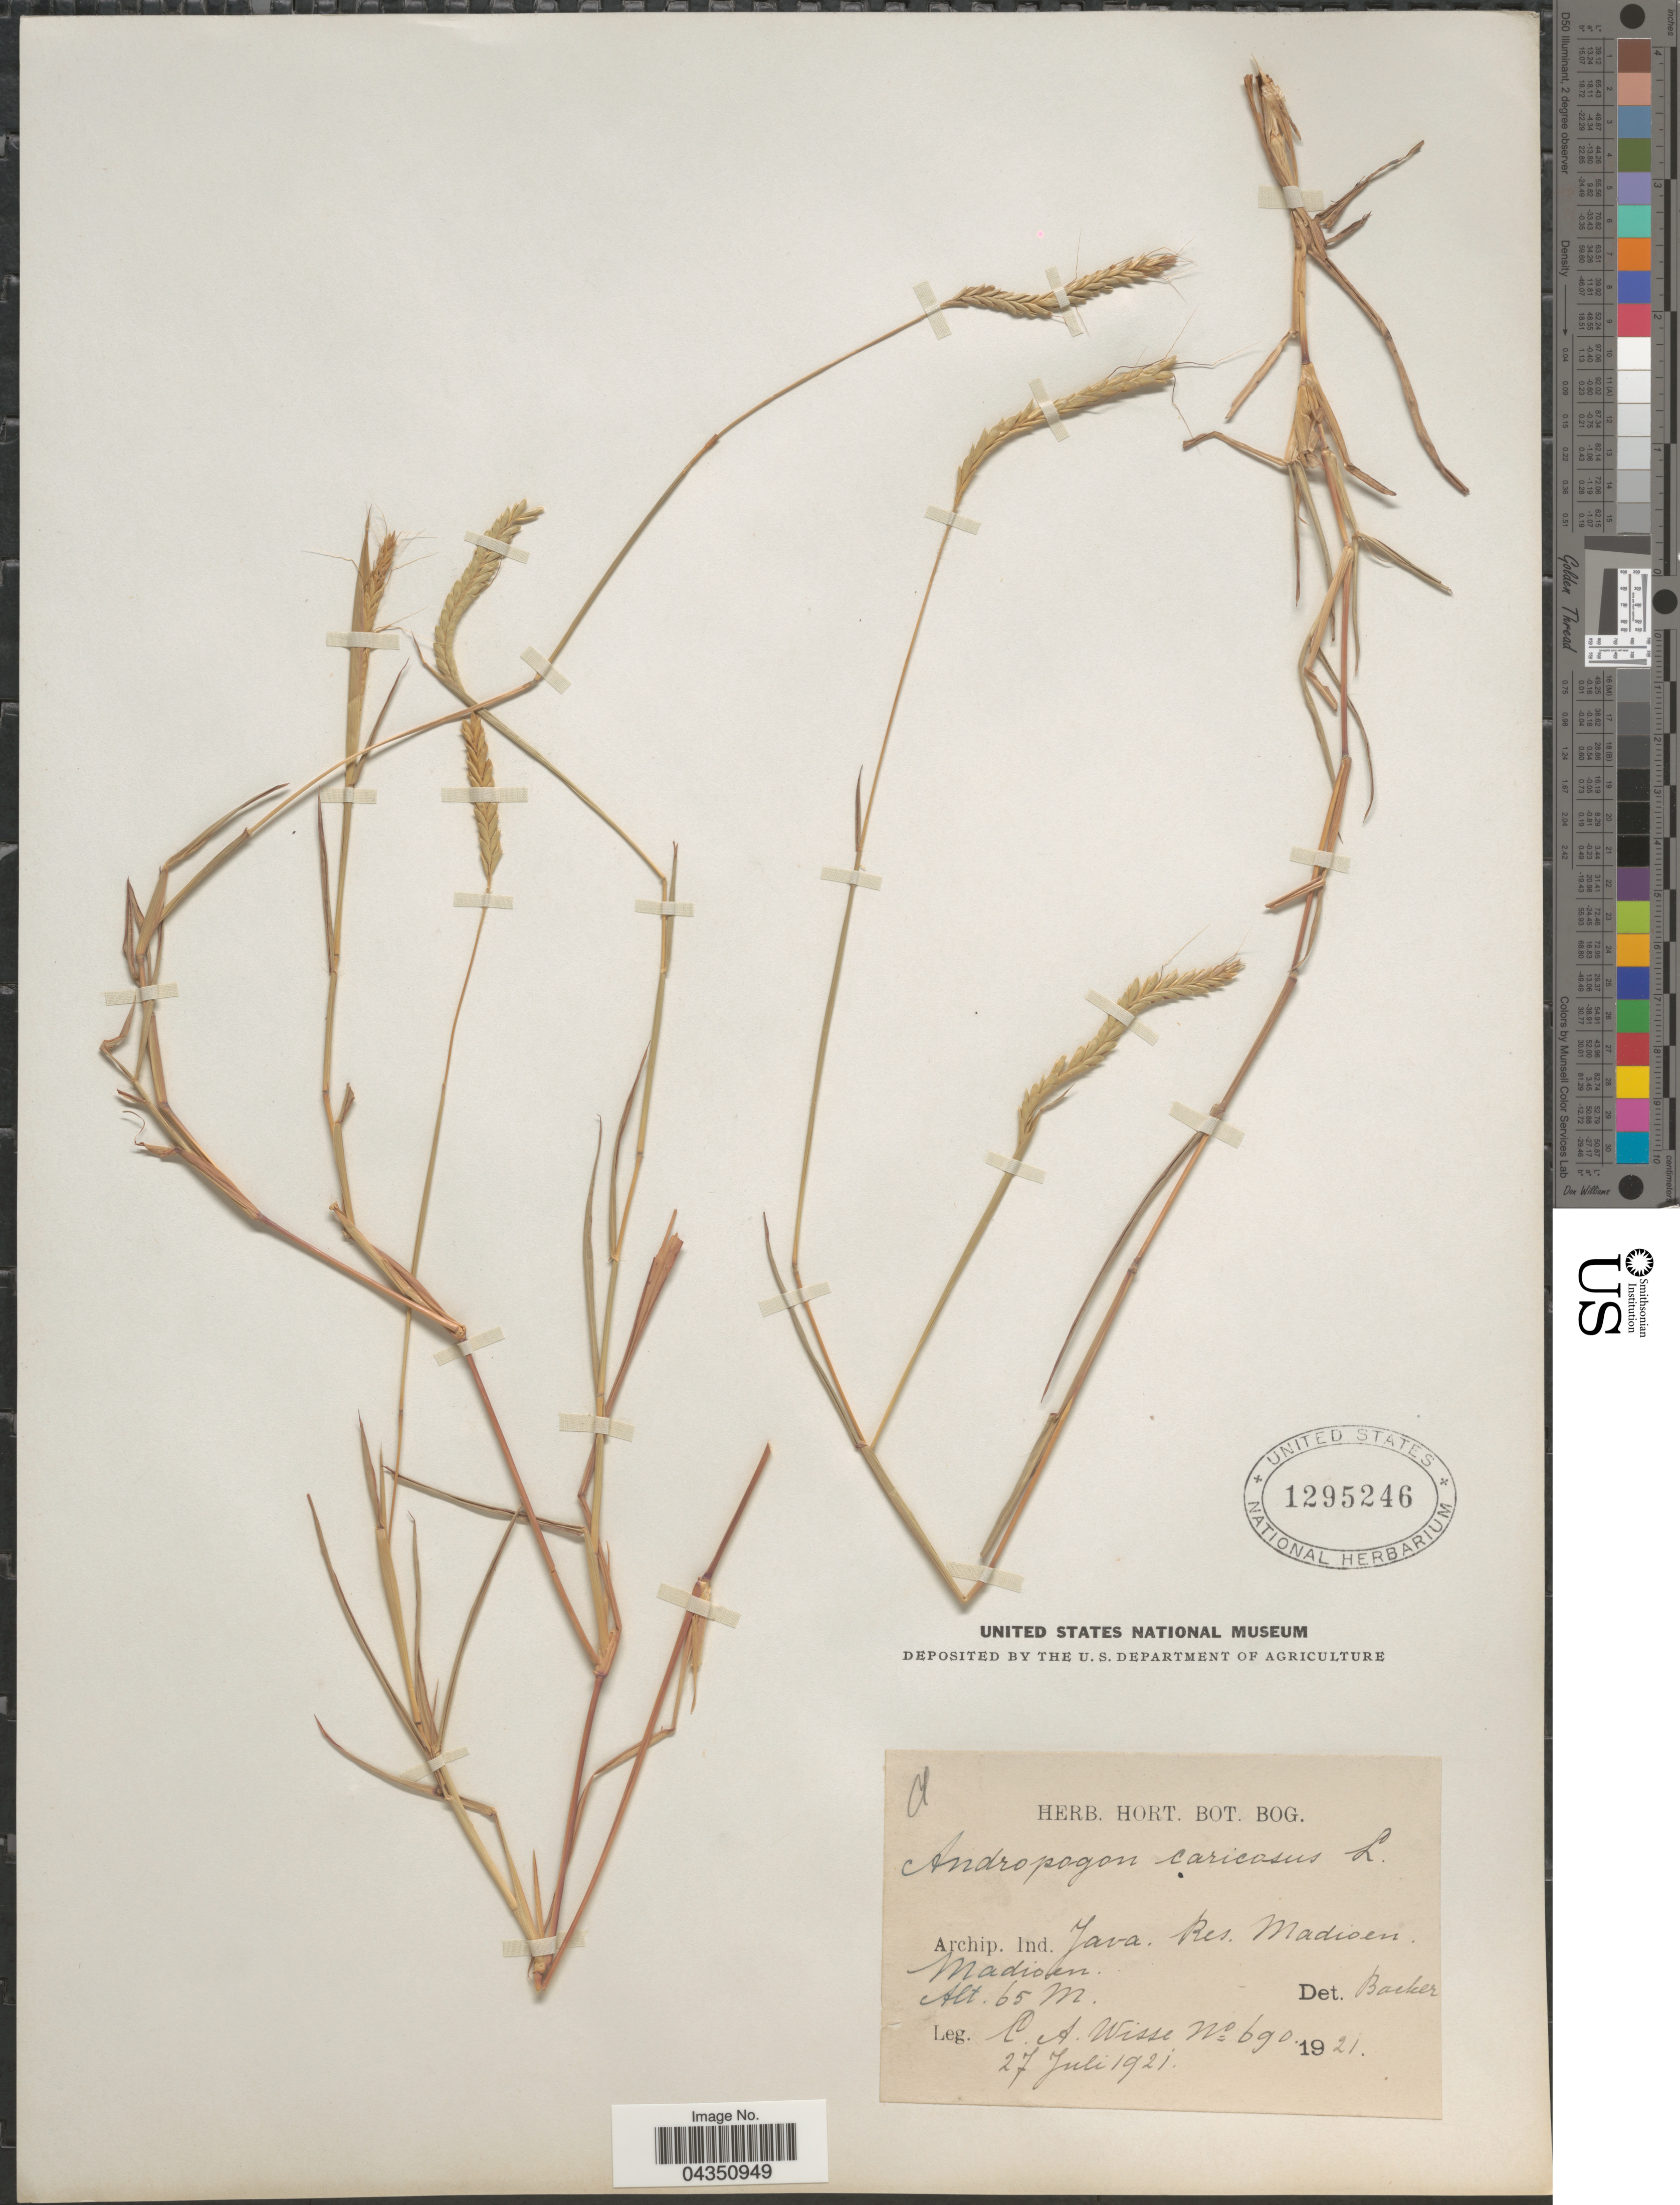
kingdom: Plantae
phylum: Tracheophyta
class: Liliopsida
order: Poales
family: Poaceae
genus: Dichanthium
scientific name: Dichanthium caricosum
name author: (L.) A. Camus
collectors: C. Wisse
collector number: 690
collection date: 1921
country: Indonesia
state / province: Java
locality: Archip. Ind. Java. Res. Madioen. Madioen.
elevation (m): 65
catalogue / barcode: US 1295246